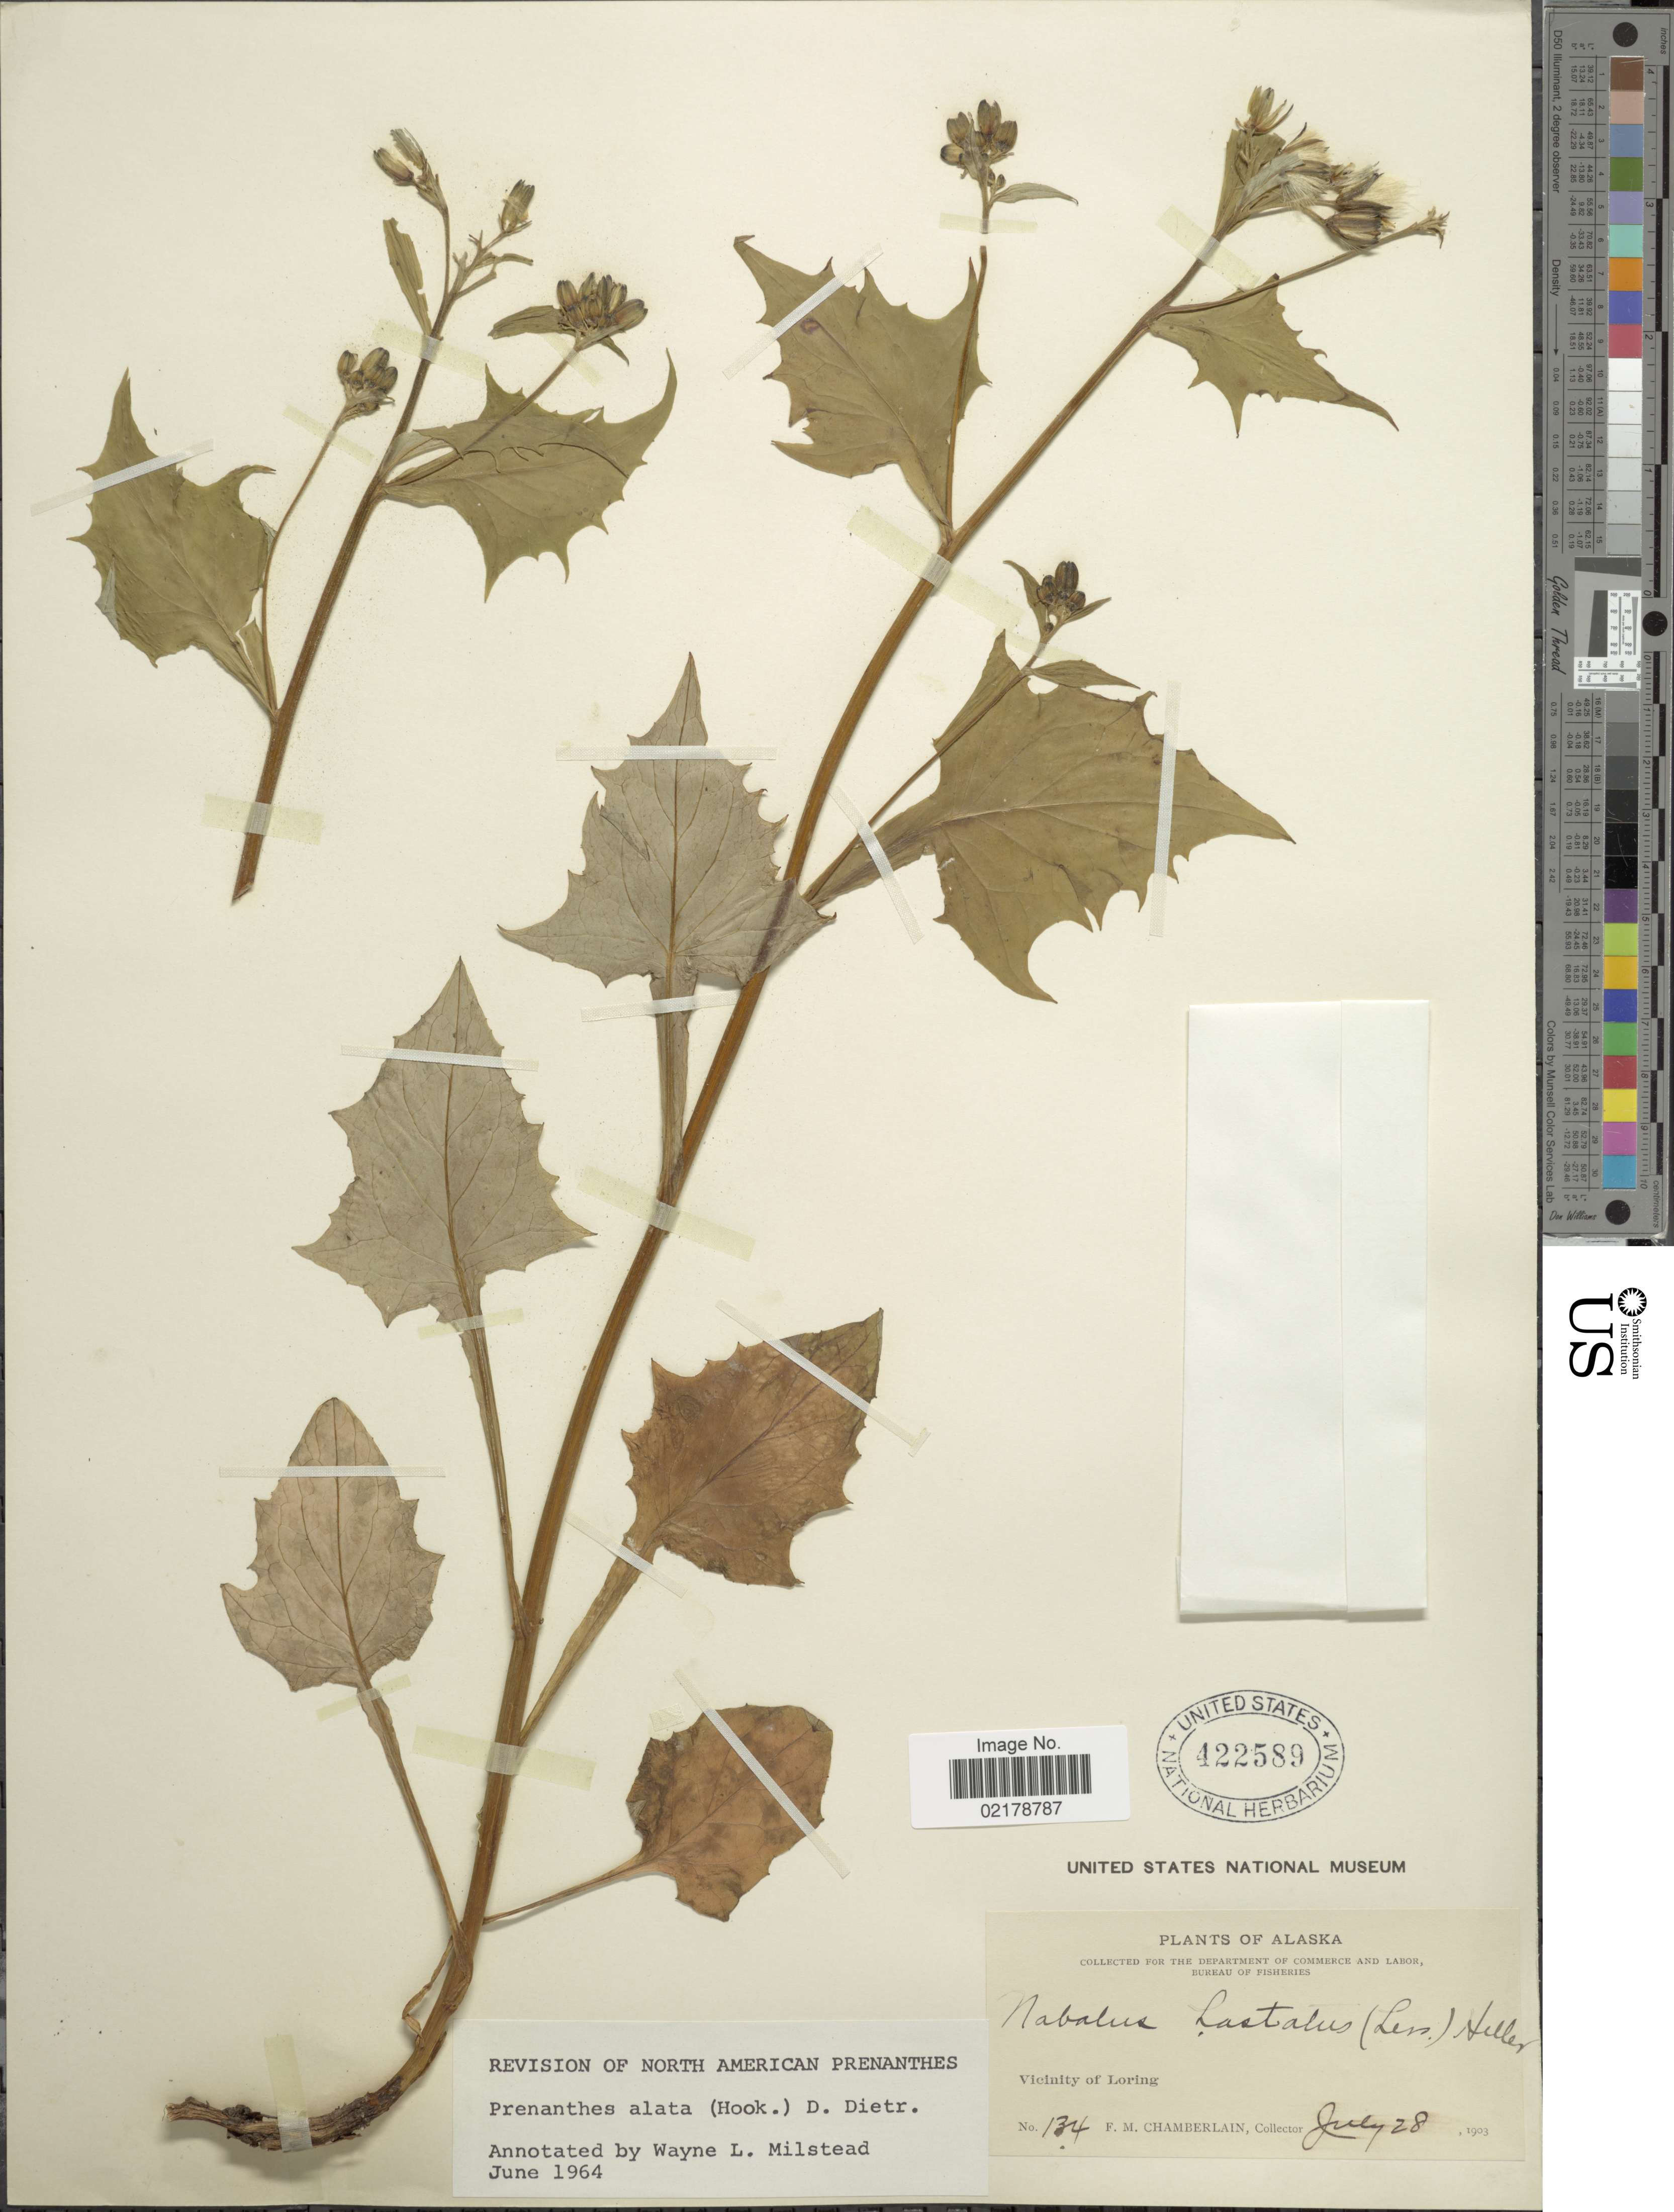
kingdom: Plantae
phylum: Tracheophyta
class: Magnoliopsida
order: Asterales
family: Asteraceae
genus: Nabalus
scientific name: Nabalus alatus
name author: Hook.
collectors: F. Chamberlain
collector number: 134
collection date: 1903-07-28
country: United States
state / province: Alaska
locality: Vicinity of Loring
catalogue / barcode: US 422589